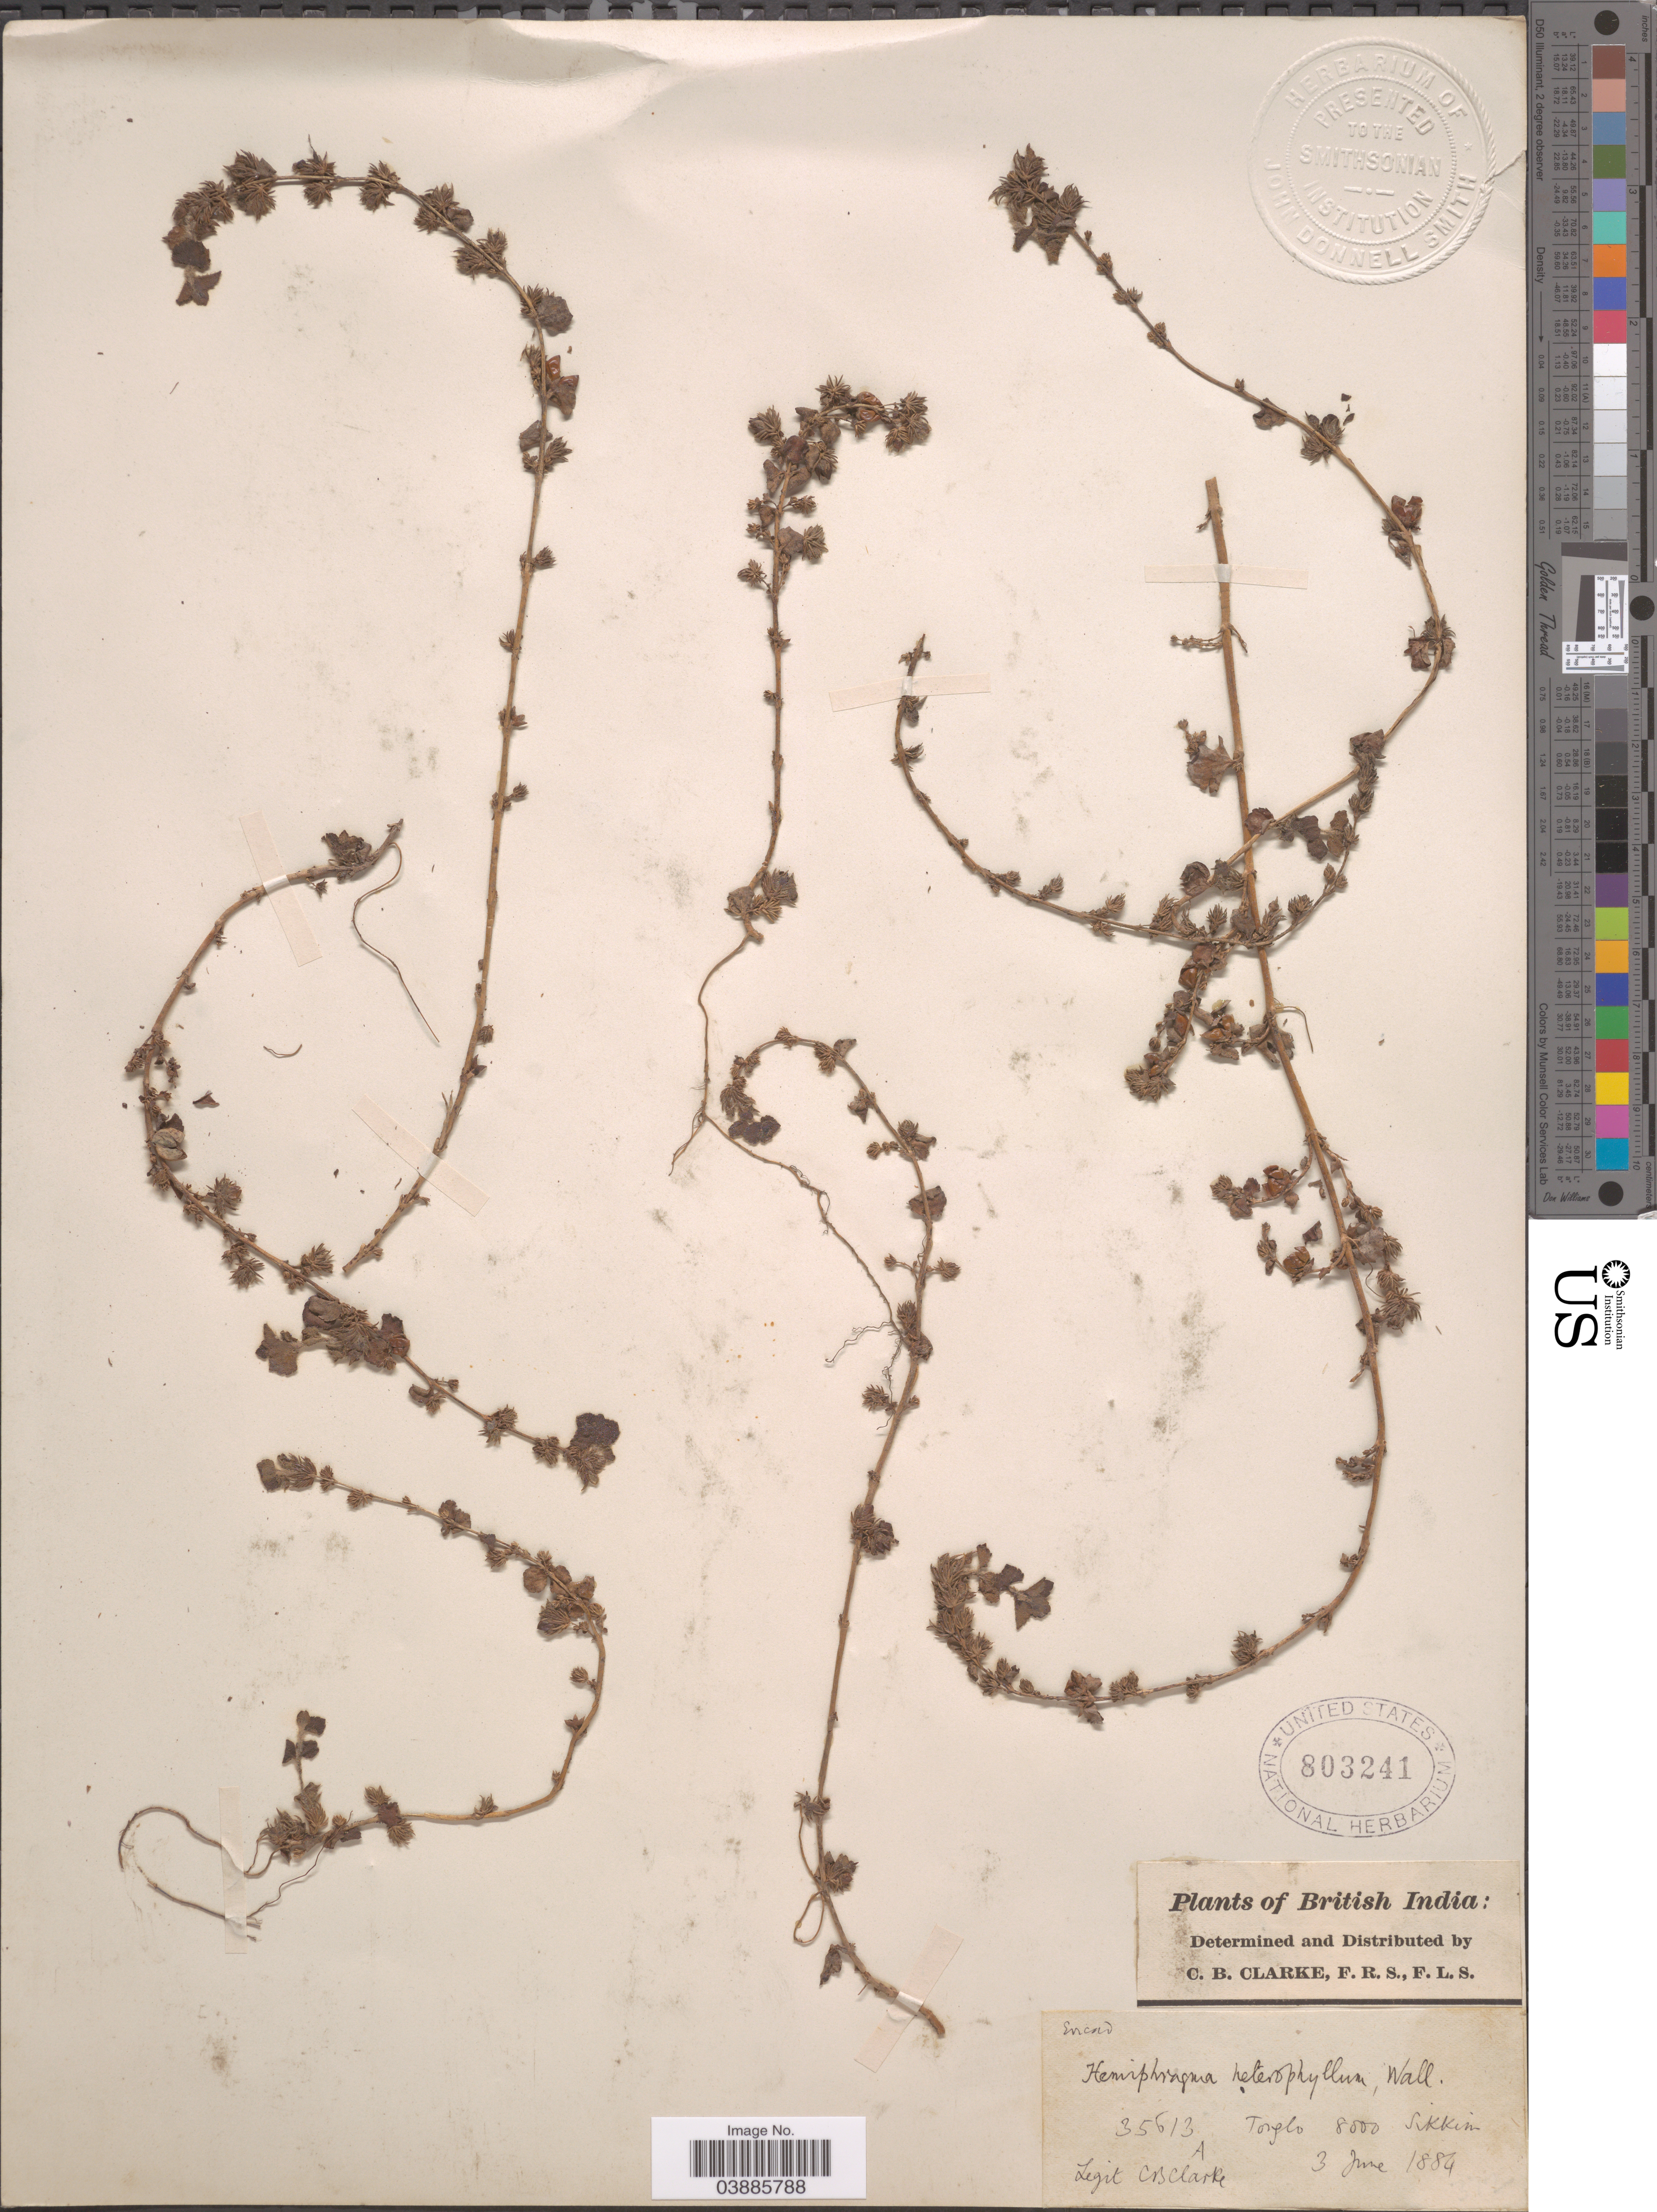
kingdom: Plantae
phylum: Tracheophyta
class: Magnoliopsida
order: Lamiales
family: Plantaginaceae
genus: Hemiphragma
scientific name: Hemiphragma heterophyllum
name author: Wall.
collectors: C. B. Clarke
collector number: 35613 A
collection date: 1884-06-03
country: India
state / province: Sikkim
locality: British India. Tonglo. Sikkim.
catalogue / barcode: US 803241